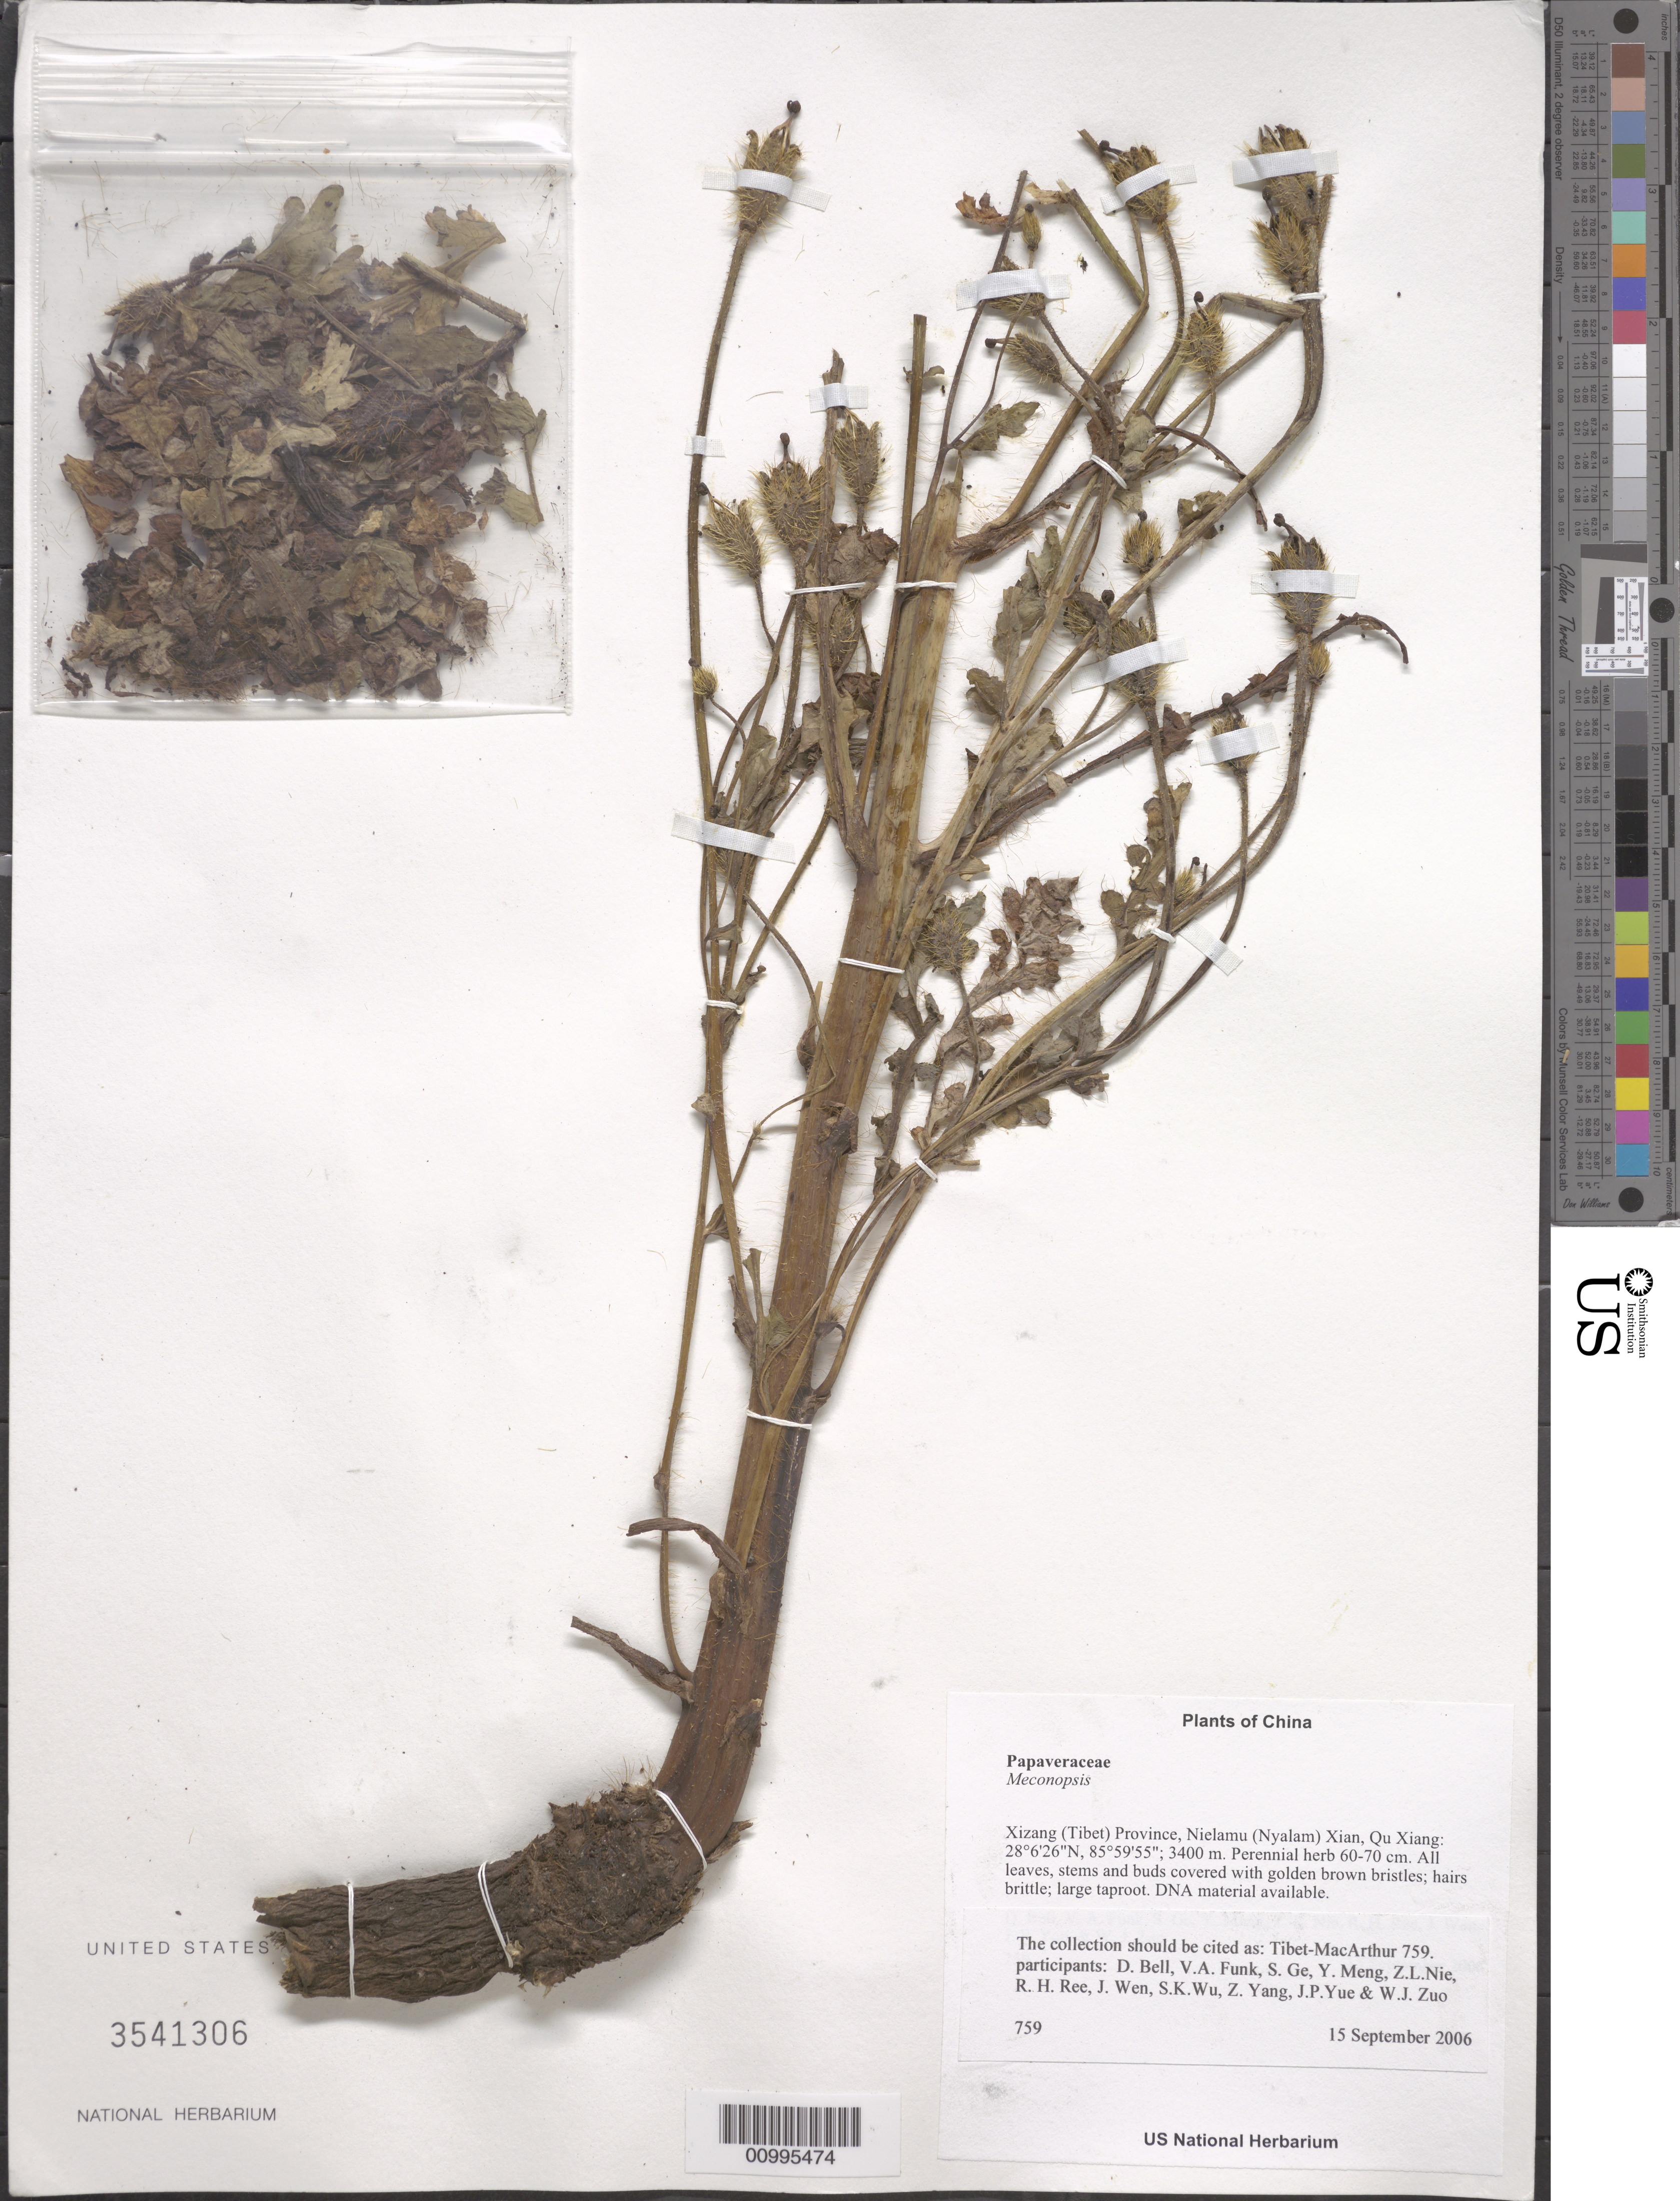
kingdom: Plantae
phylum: Tracheophyta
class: Magnoliopsida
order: Ranunculales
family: Papaveraceae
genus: Meconopsis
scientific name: Meconopsis sp.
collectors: Tibet-MacArthur, D. A. Bell, V. Funk, S. Ge, Y. Meng, Z. Nie, R. Ree, J. Wen, J. Yue & W. Zuo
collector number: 759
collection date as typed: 15 Sep 2006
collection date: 2006-09-15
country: China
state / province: Xizang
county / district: Nielamu (Nyalam) Xian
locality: Qu Xiang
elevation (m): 3400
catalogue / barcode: US 3541306